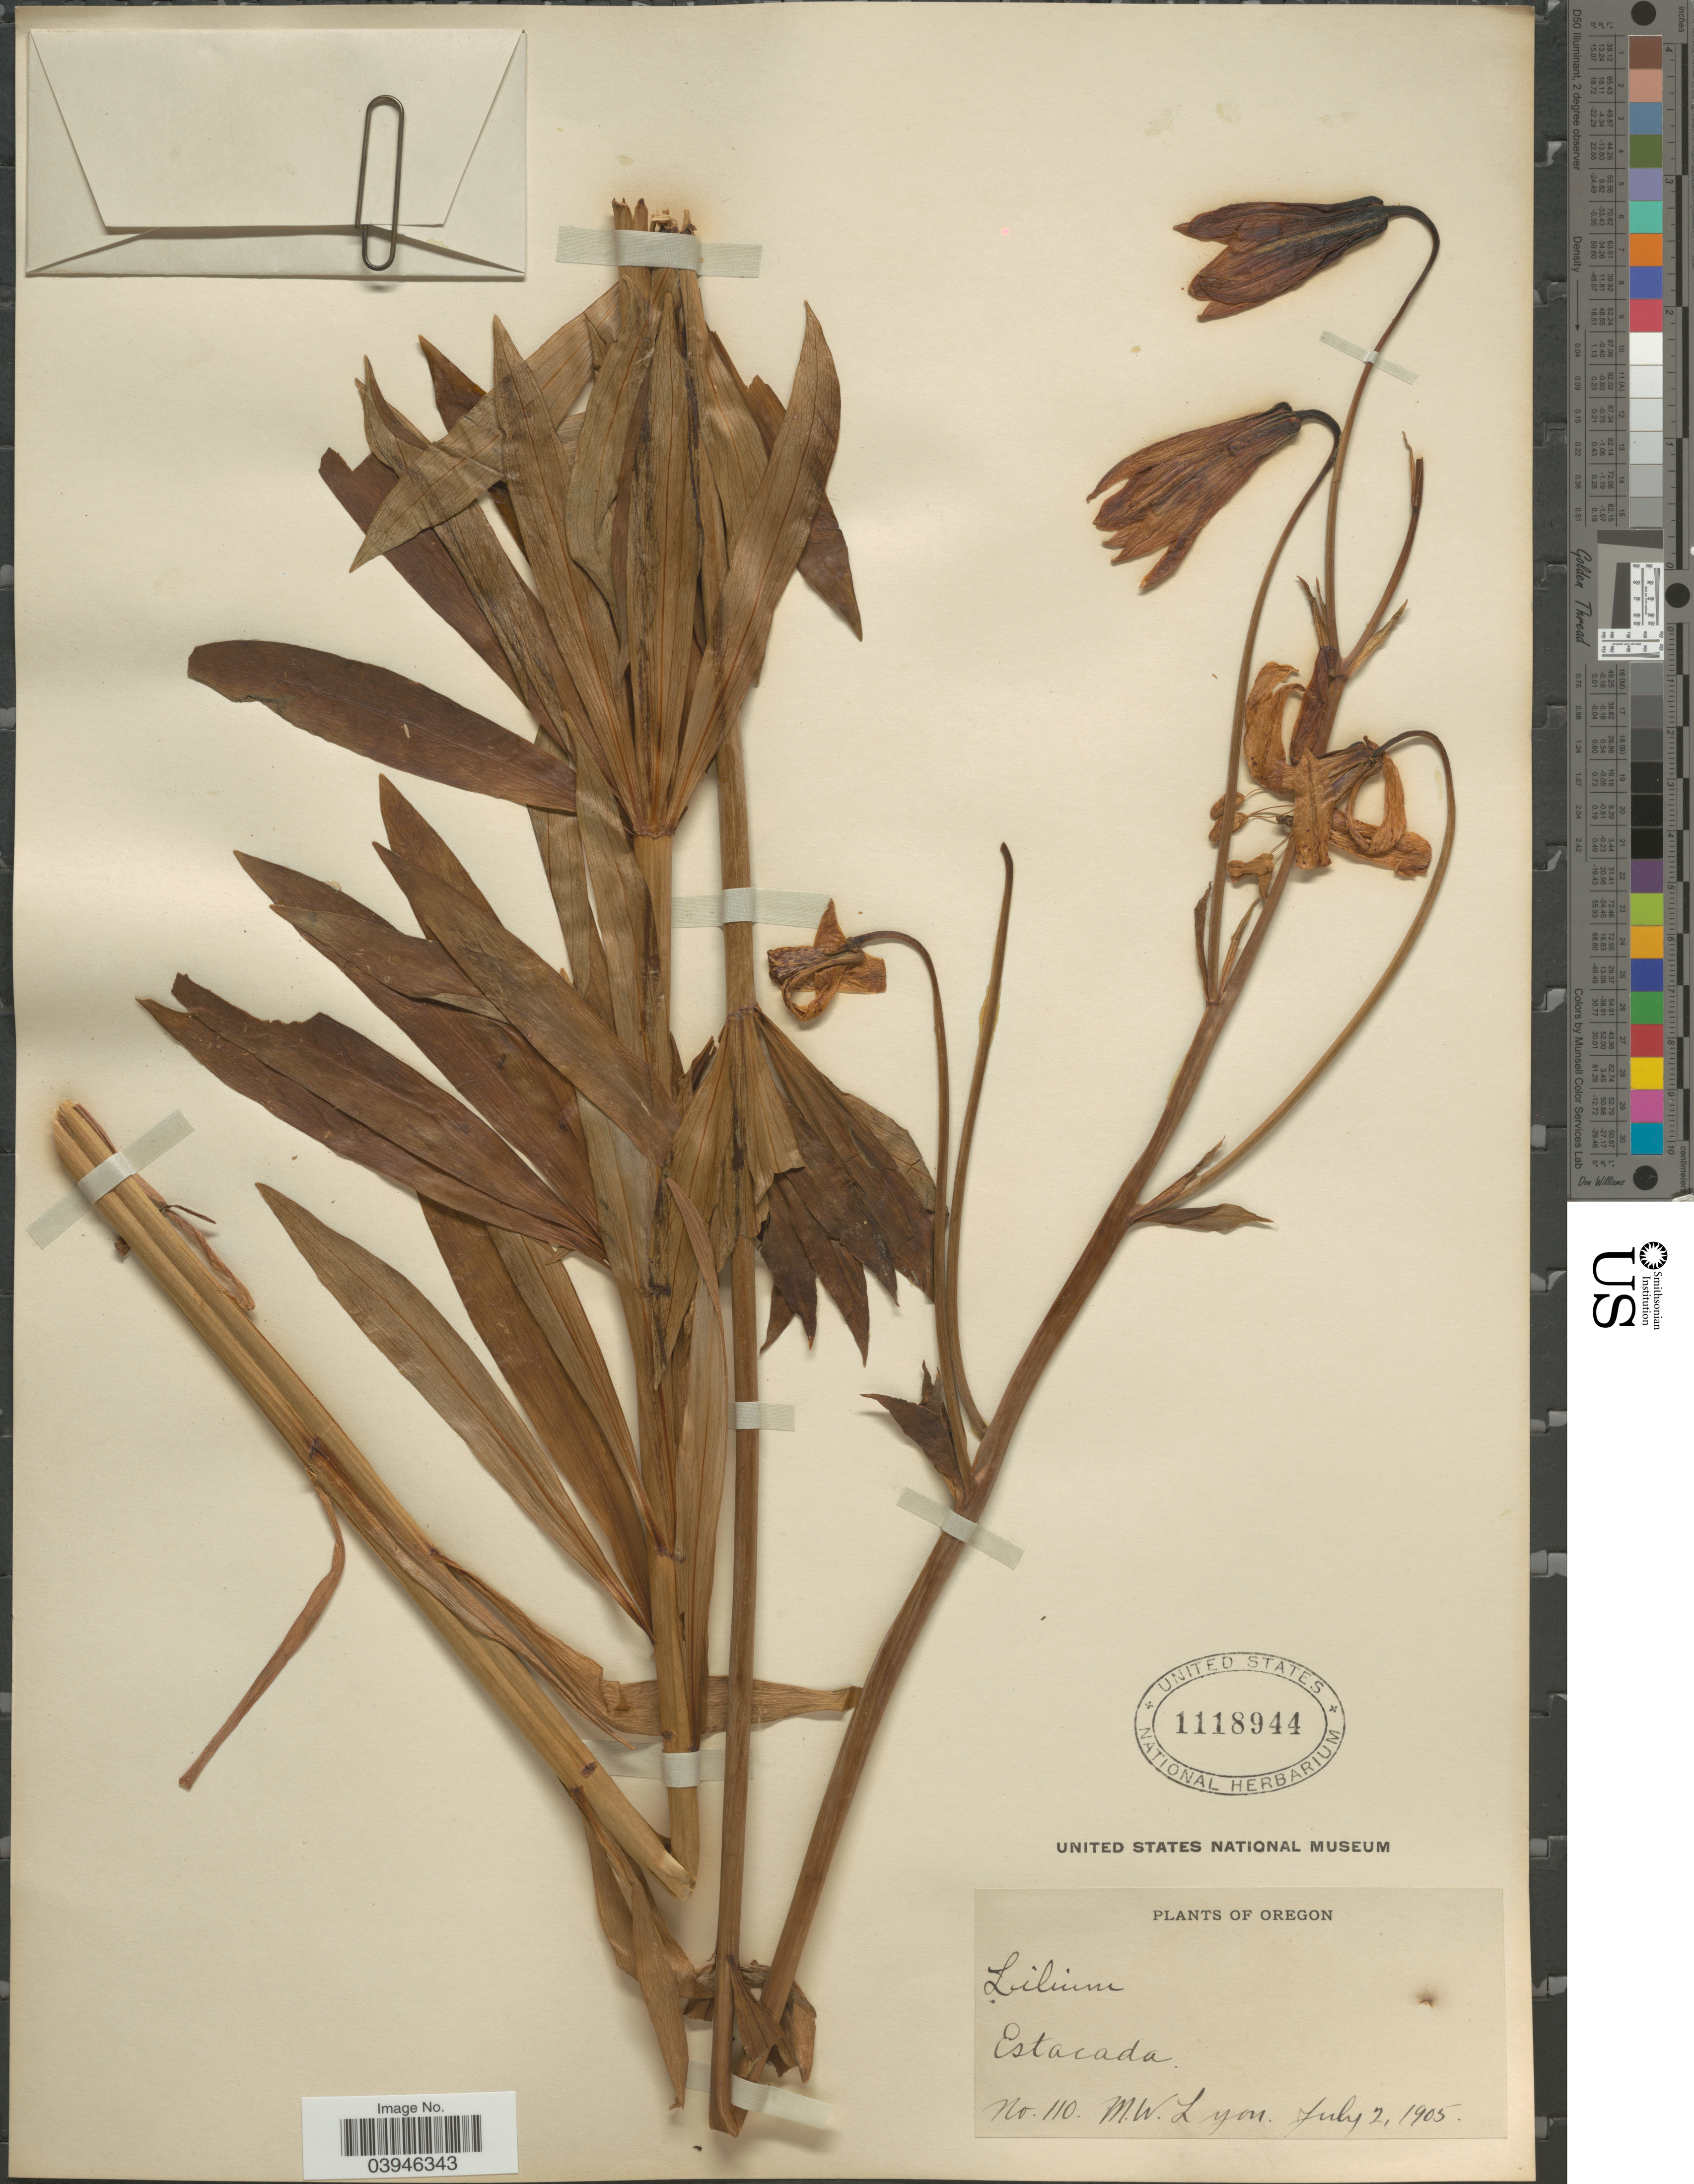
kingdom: Plantae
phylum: Tracheophyta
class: Liliopsida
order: Liliales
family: Liliaceae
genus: Lilium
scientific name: Lilium sp.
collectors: M. W. Lyon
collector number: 110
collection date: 1905-07-02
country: United States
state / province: Oregon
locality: Estacada.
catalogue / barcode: US 1118944